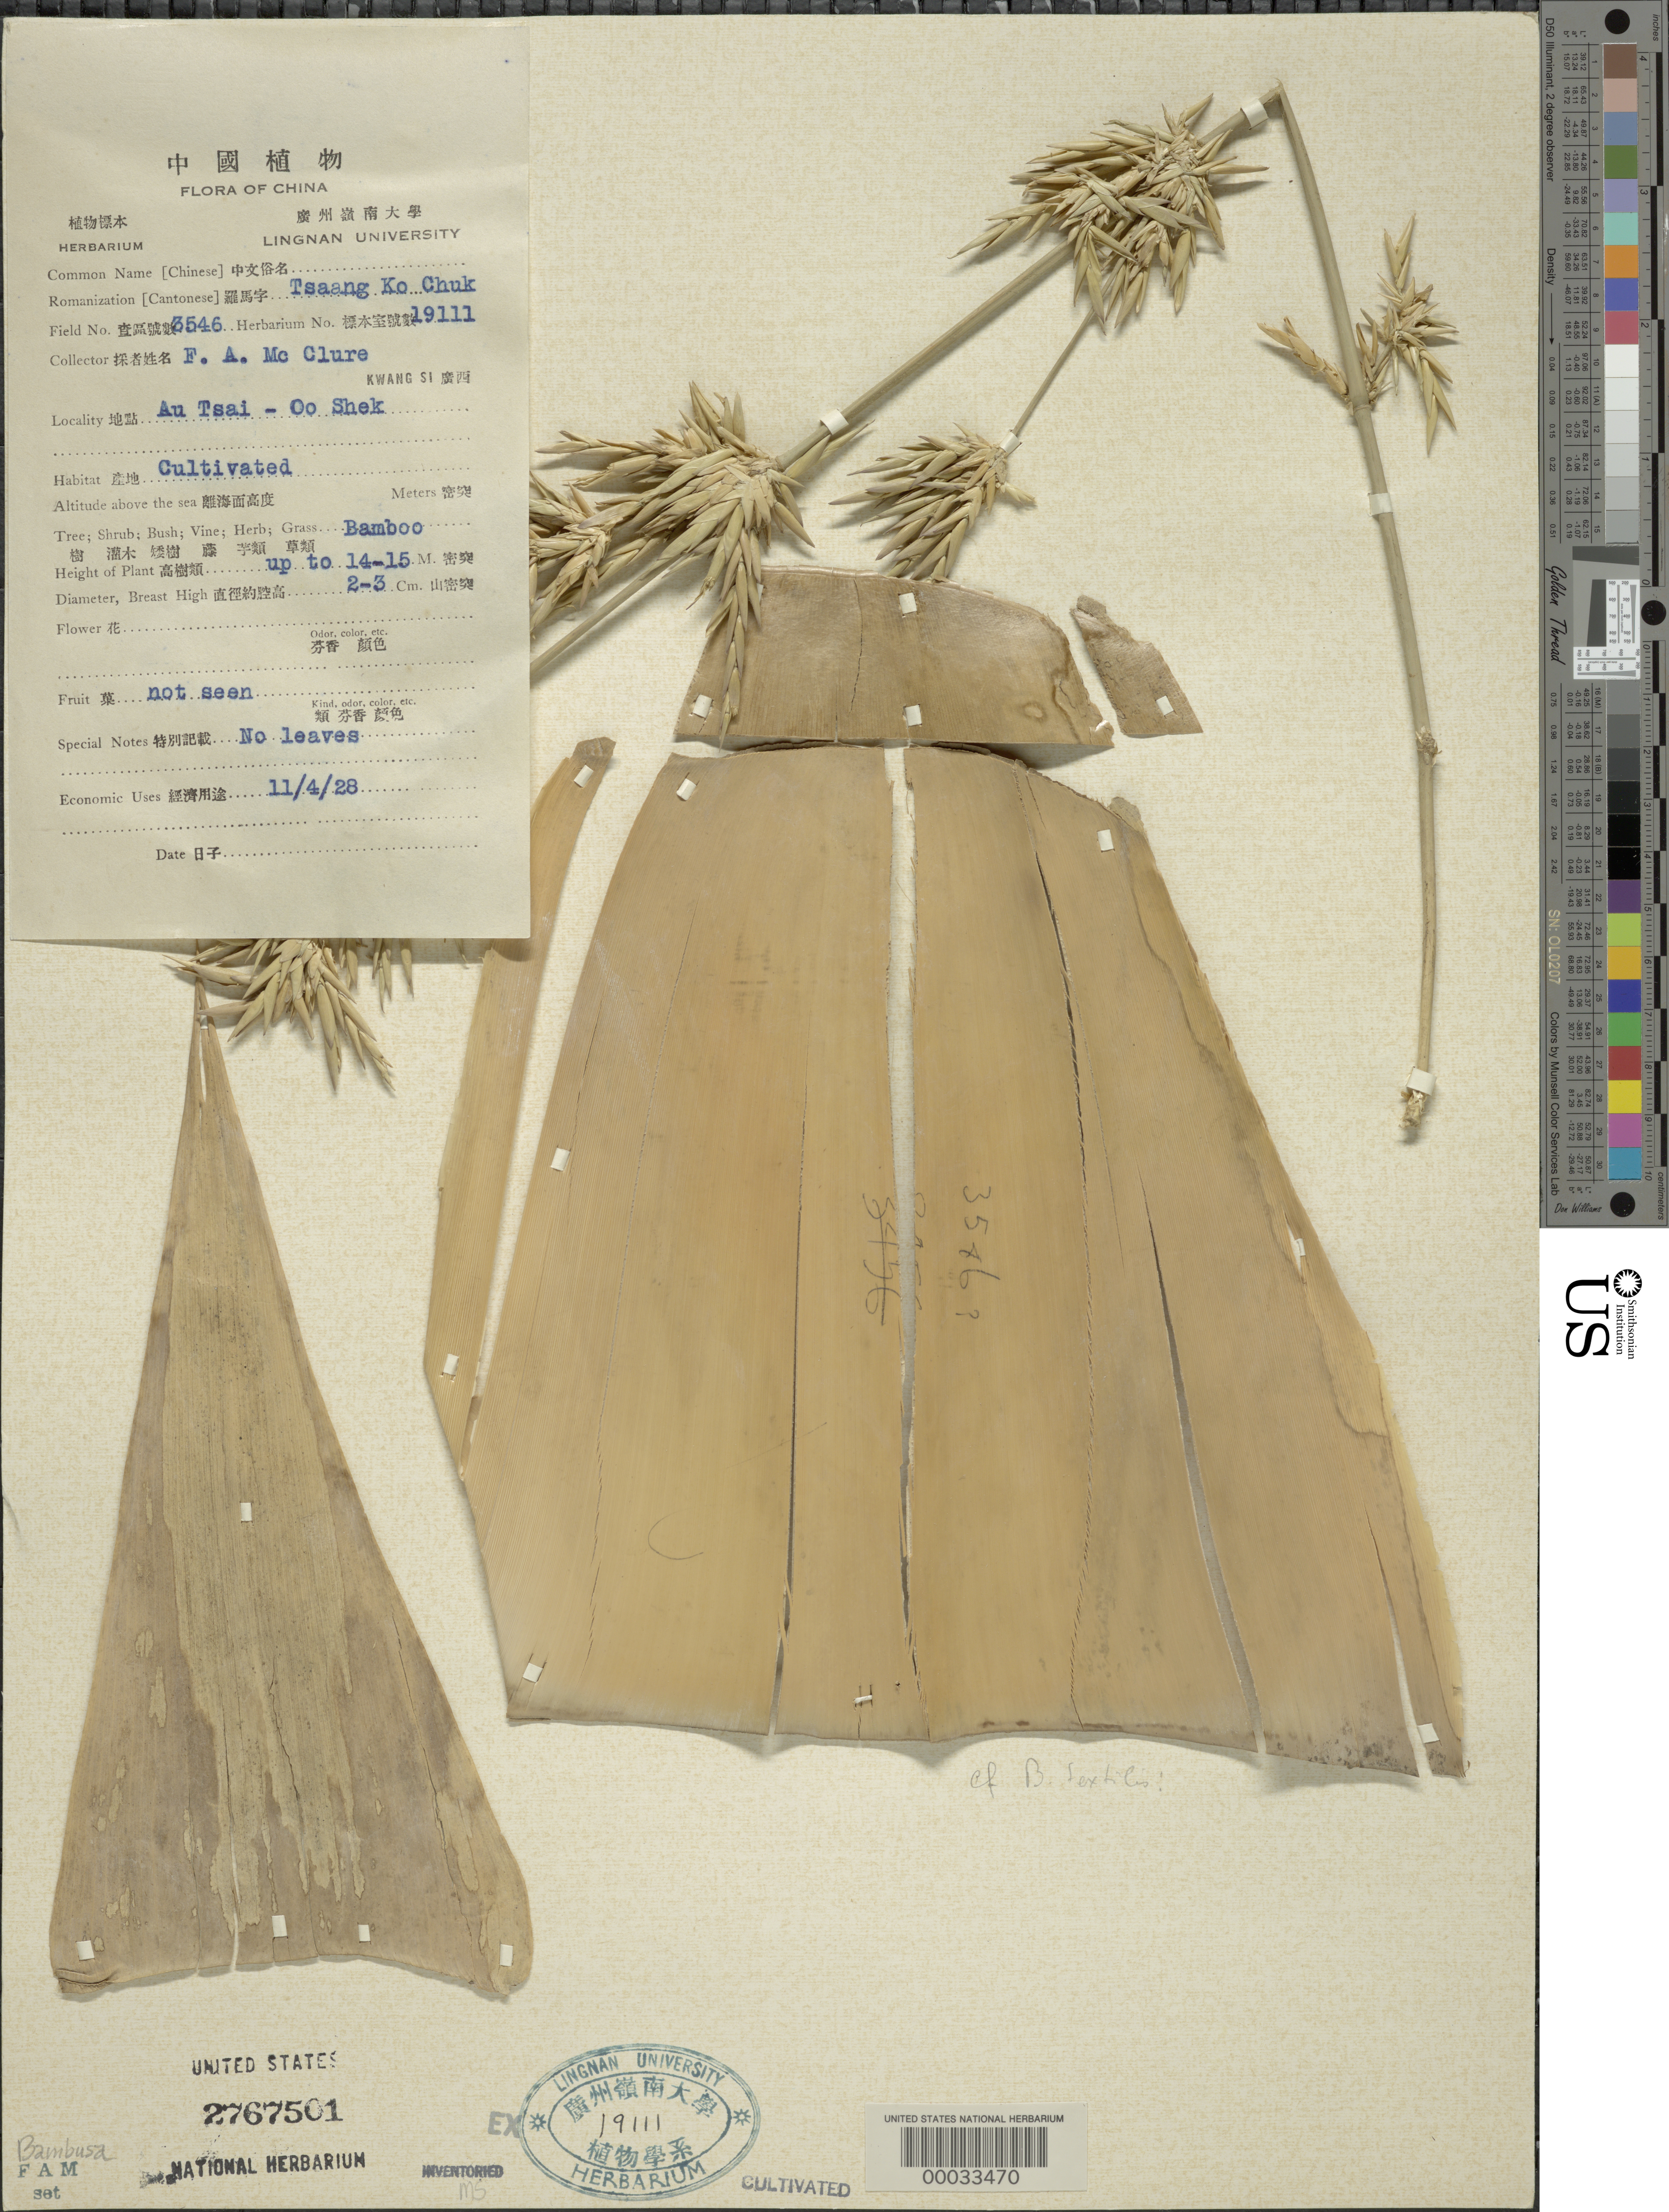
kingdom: Plantae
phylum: Tracheophyta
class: Liliopsida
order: Poales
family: Poaceae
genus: Bambusa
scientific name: Bambusa sp.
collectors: F. A. McClure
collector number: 3546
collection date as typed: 04 Nov 1928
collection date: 1928-11-04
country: China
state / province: Jiangxi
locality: Au tsai-oo shek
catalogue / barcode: US 2767501